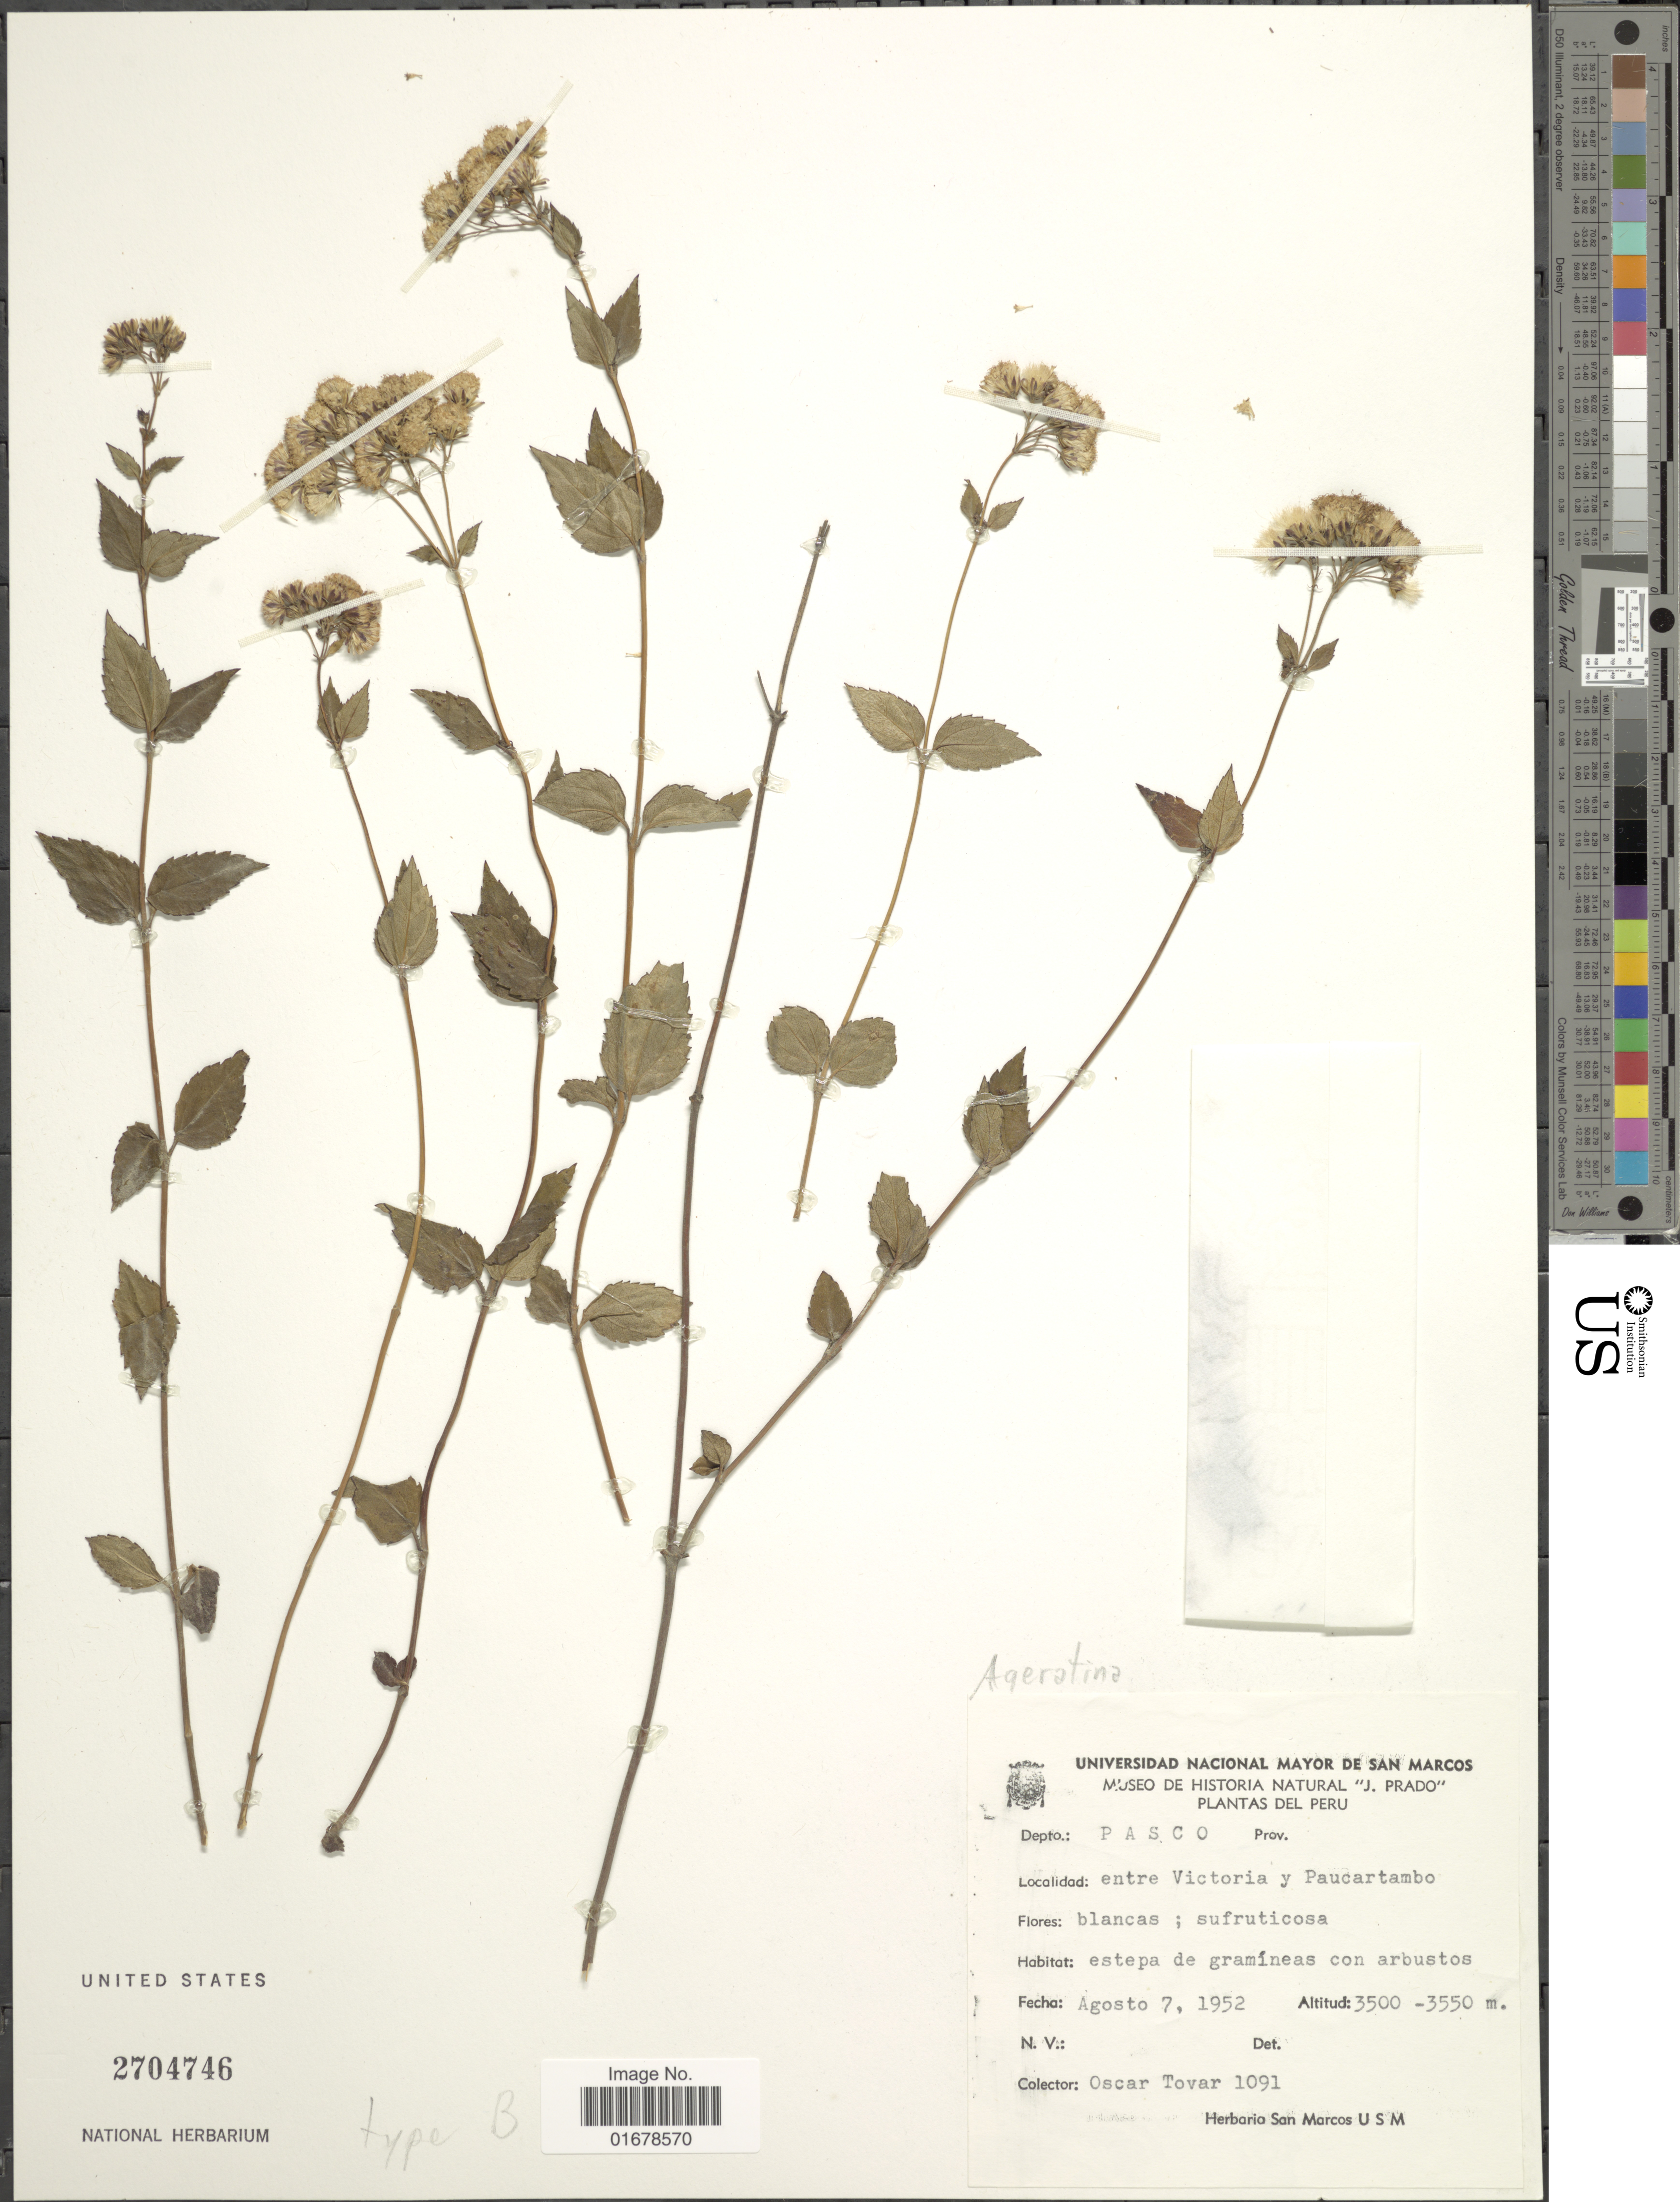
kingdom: Plantae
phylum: Tracheophyta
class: Magnoliopsida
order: Asterales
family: Asteraceae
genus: Ageratina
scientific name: Ageratina sp.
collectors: Ó. Tovar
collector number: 1091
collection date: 1952-08-07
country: Peru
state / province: Pasco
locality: Depto. Pasco, Entre Victoria y Paucartambo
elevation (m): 3500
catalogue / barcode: US 2704746